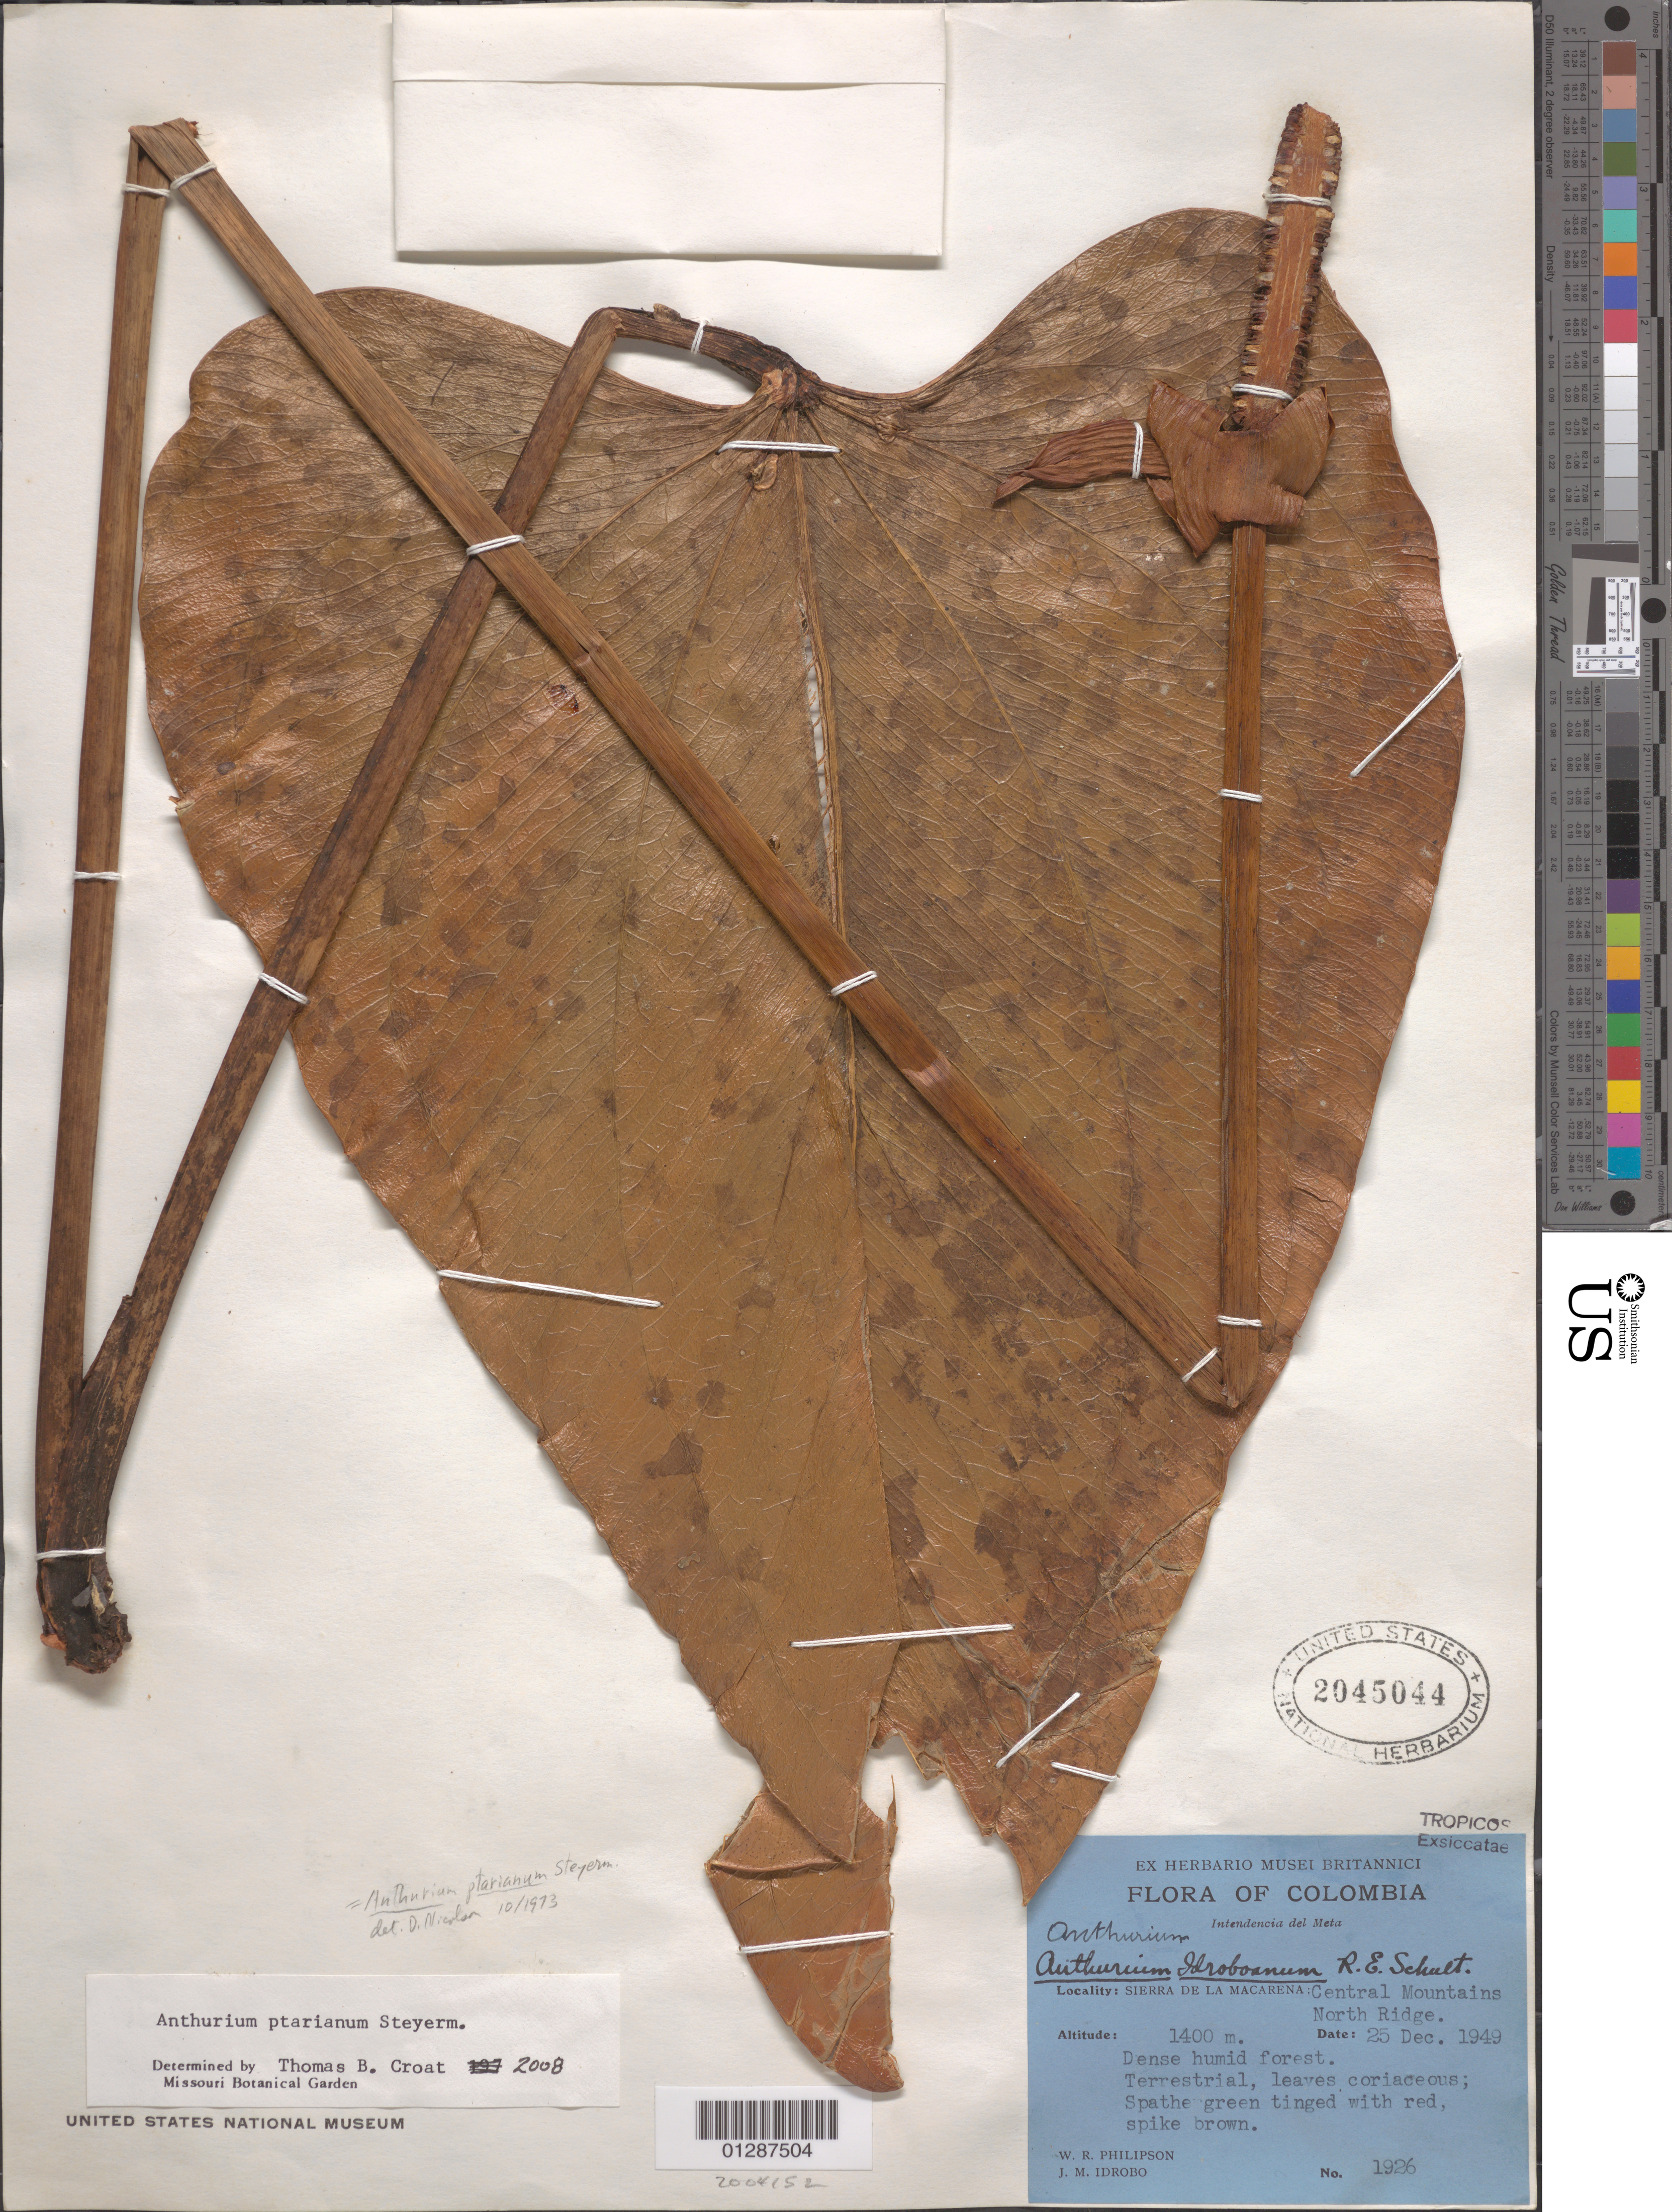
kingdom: Plantae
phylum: Tracheophyta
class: Liliopsida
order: Alismatales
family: Araceae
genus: Anthurium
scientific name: Anthurium ptarianum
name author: Steyerm.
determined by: Croat, Thomas B., Missouri Botanical Garden (MO)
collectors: W. R. Philipson & J. M. Idrobo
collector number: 1926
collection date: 1949-12-25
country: Colombia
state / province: Metá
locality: Sierra de la Macarena: Central Mountains North Ridge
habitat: Dense humid forest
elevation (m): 1400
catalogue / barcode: US 2045044